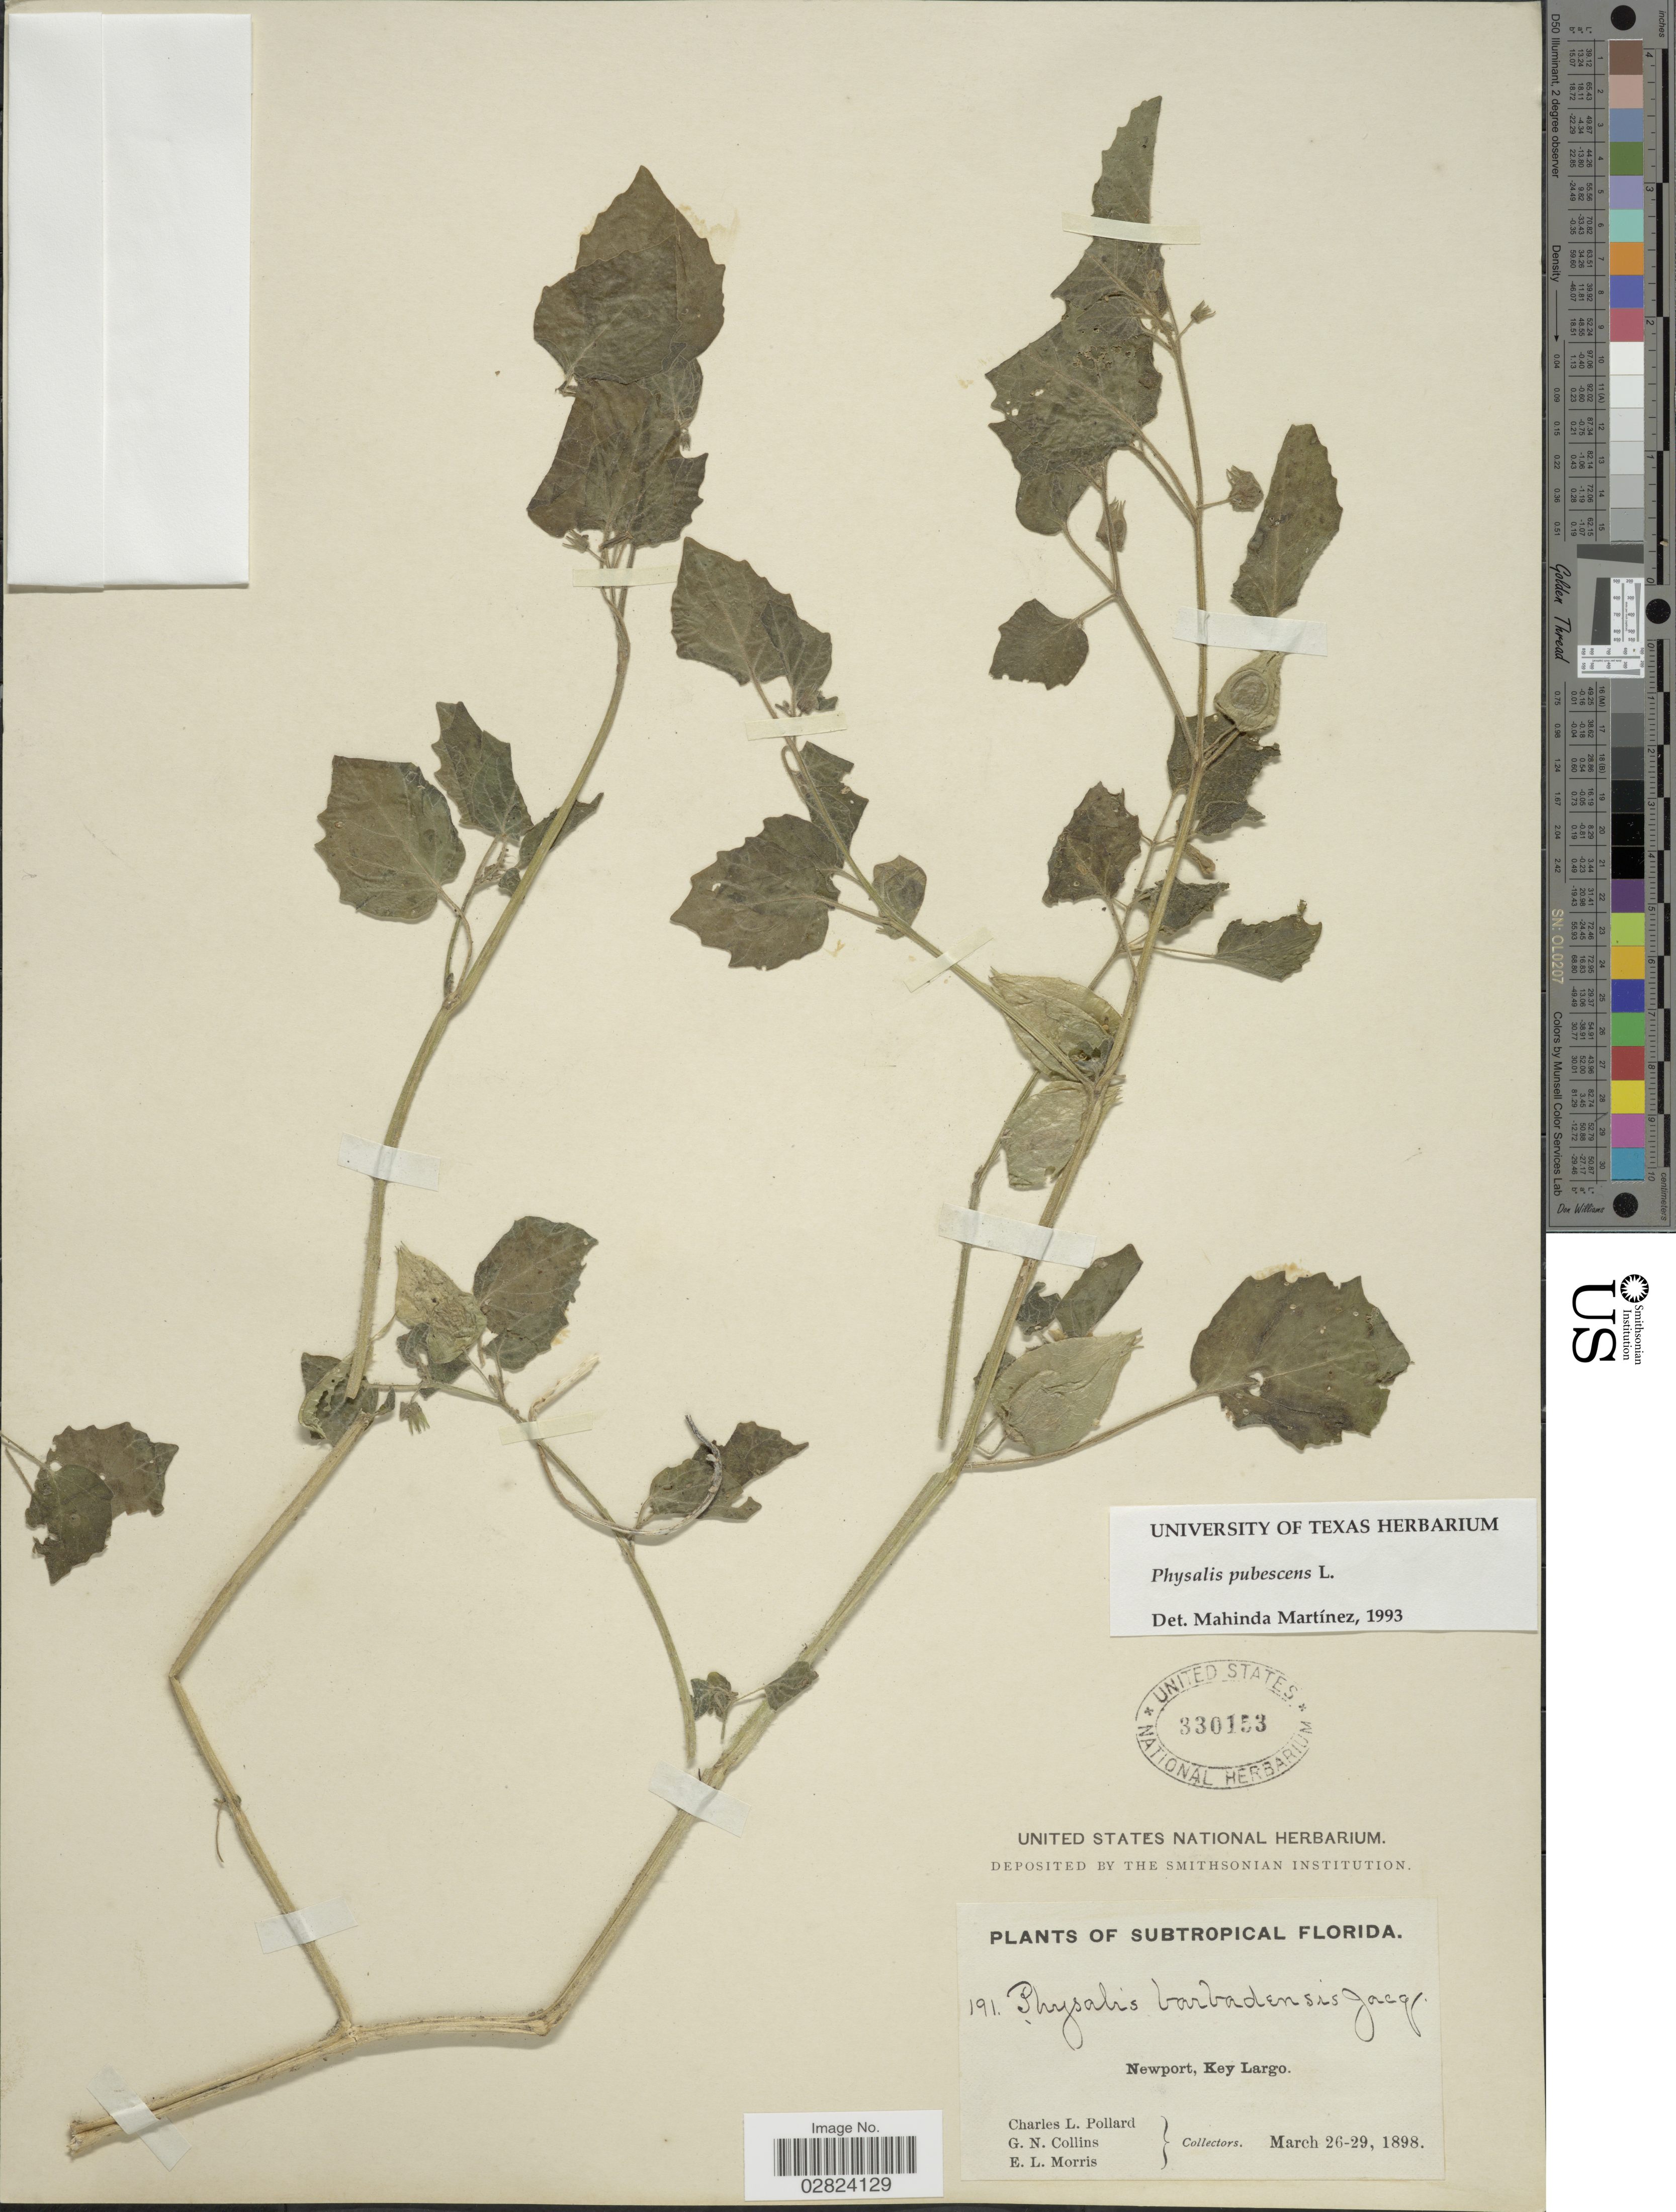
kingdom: Plantae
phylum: Tracheophyta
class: Magnoliopsida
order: Solanales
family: Solanaceae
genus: Physalis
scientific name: Physalis pubescens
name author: L.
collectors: C. L. Pollard, G. Collins & E. Morris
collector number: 191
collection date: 1898-03-26/1898-03-29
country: United States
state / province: Florida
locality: Subtropical Florida. Newport, Key Largo.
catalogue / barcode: US 330153